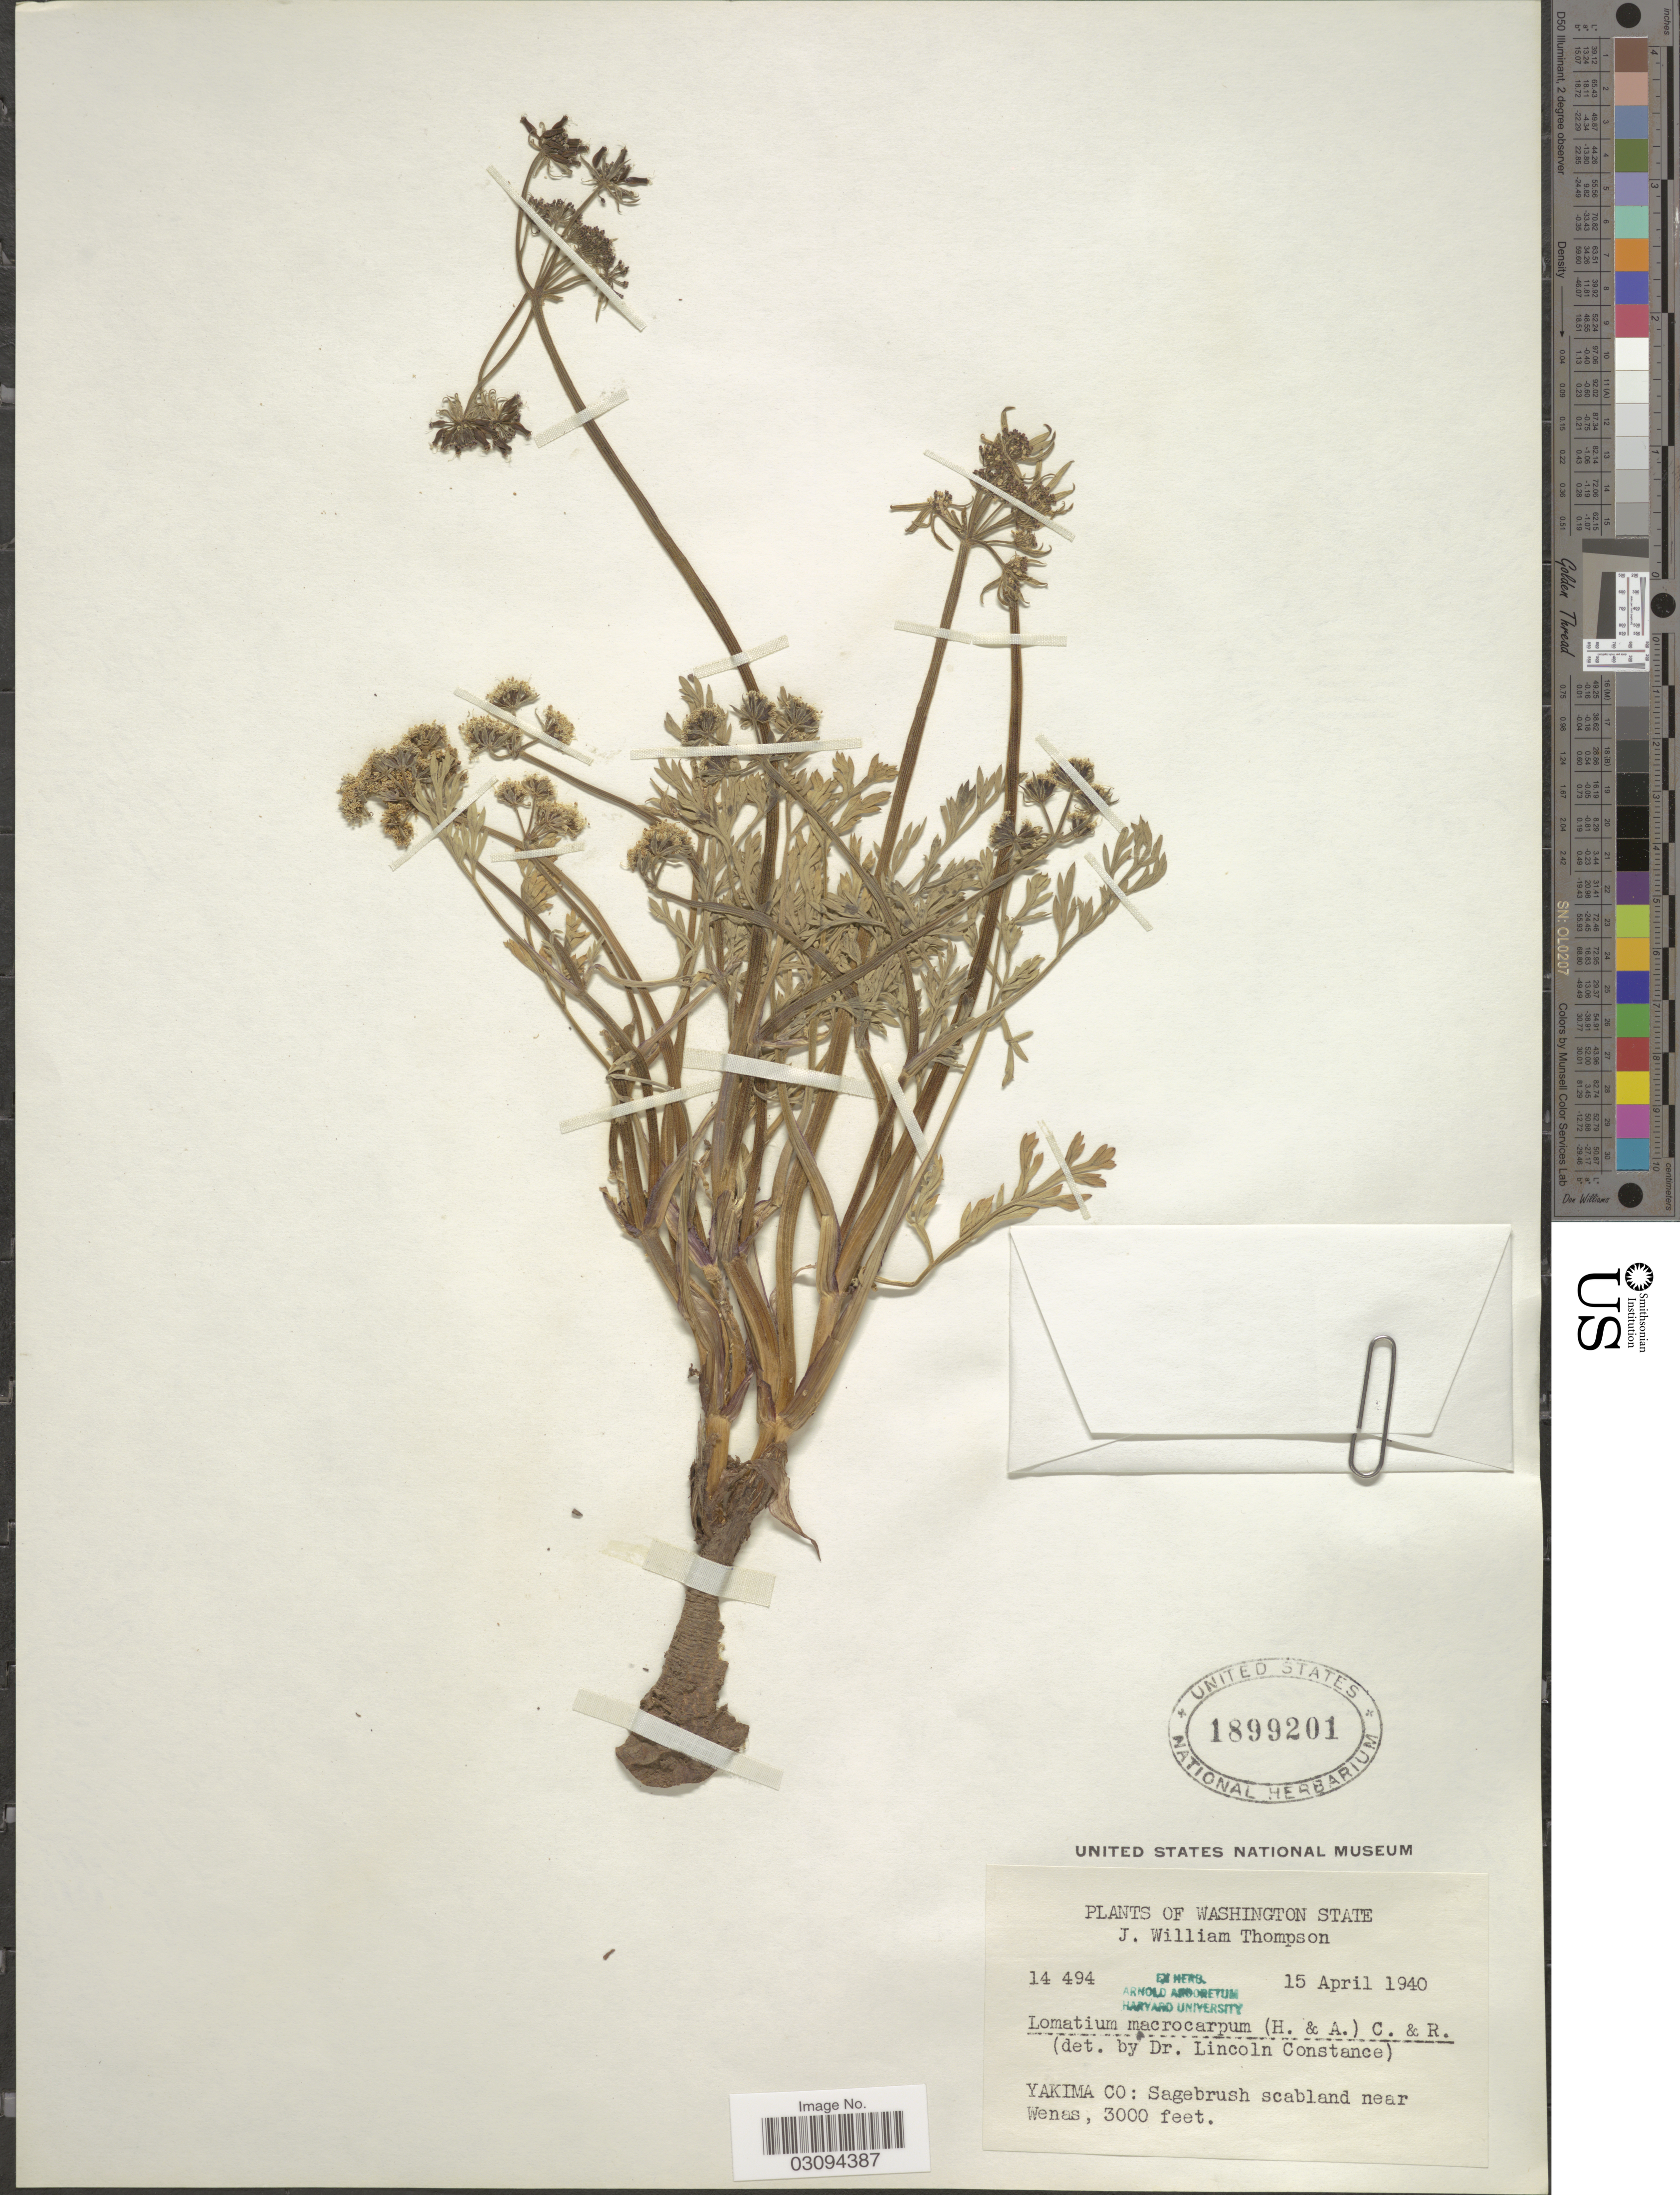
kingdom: Plantae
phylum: Tracheophyta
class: Magnoliopsida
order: Apiales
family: Apiaceae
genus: Lomatium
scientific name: Lomatium macrocarpum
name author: (Hook. et al.) J.M. Coult. & Rose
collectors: J. W. Thompson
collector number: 14494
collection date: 1940-04-15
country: United States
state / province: Washington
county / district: Yakima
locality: Yakima Co: Sagebrush scabland near Wenas.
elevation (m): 914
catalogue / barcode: US 1899201